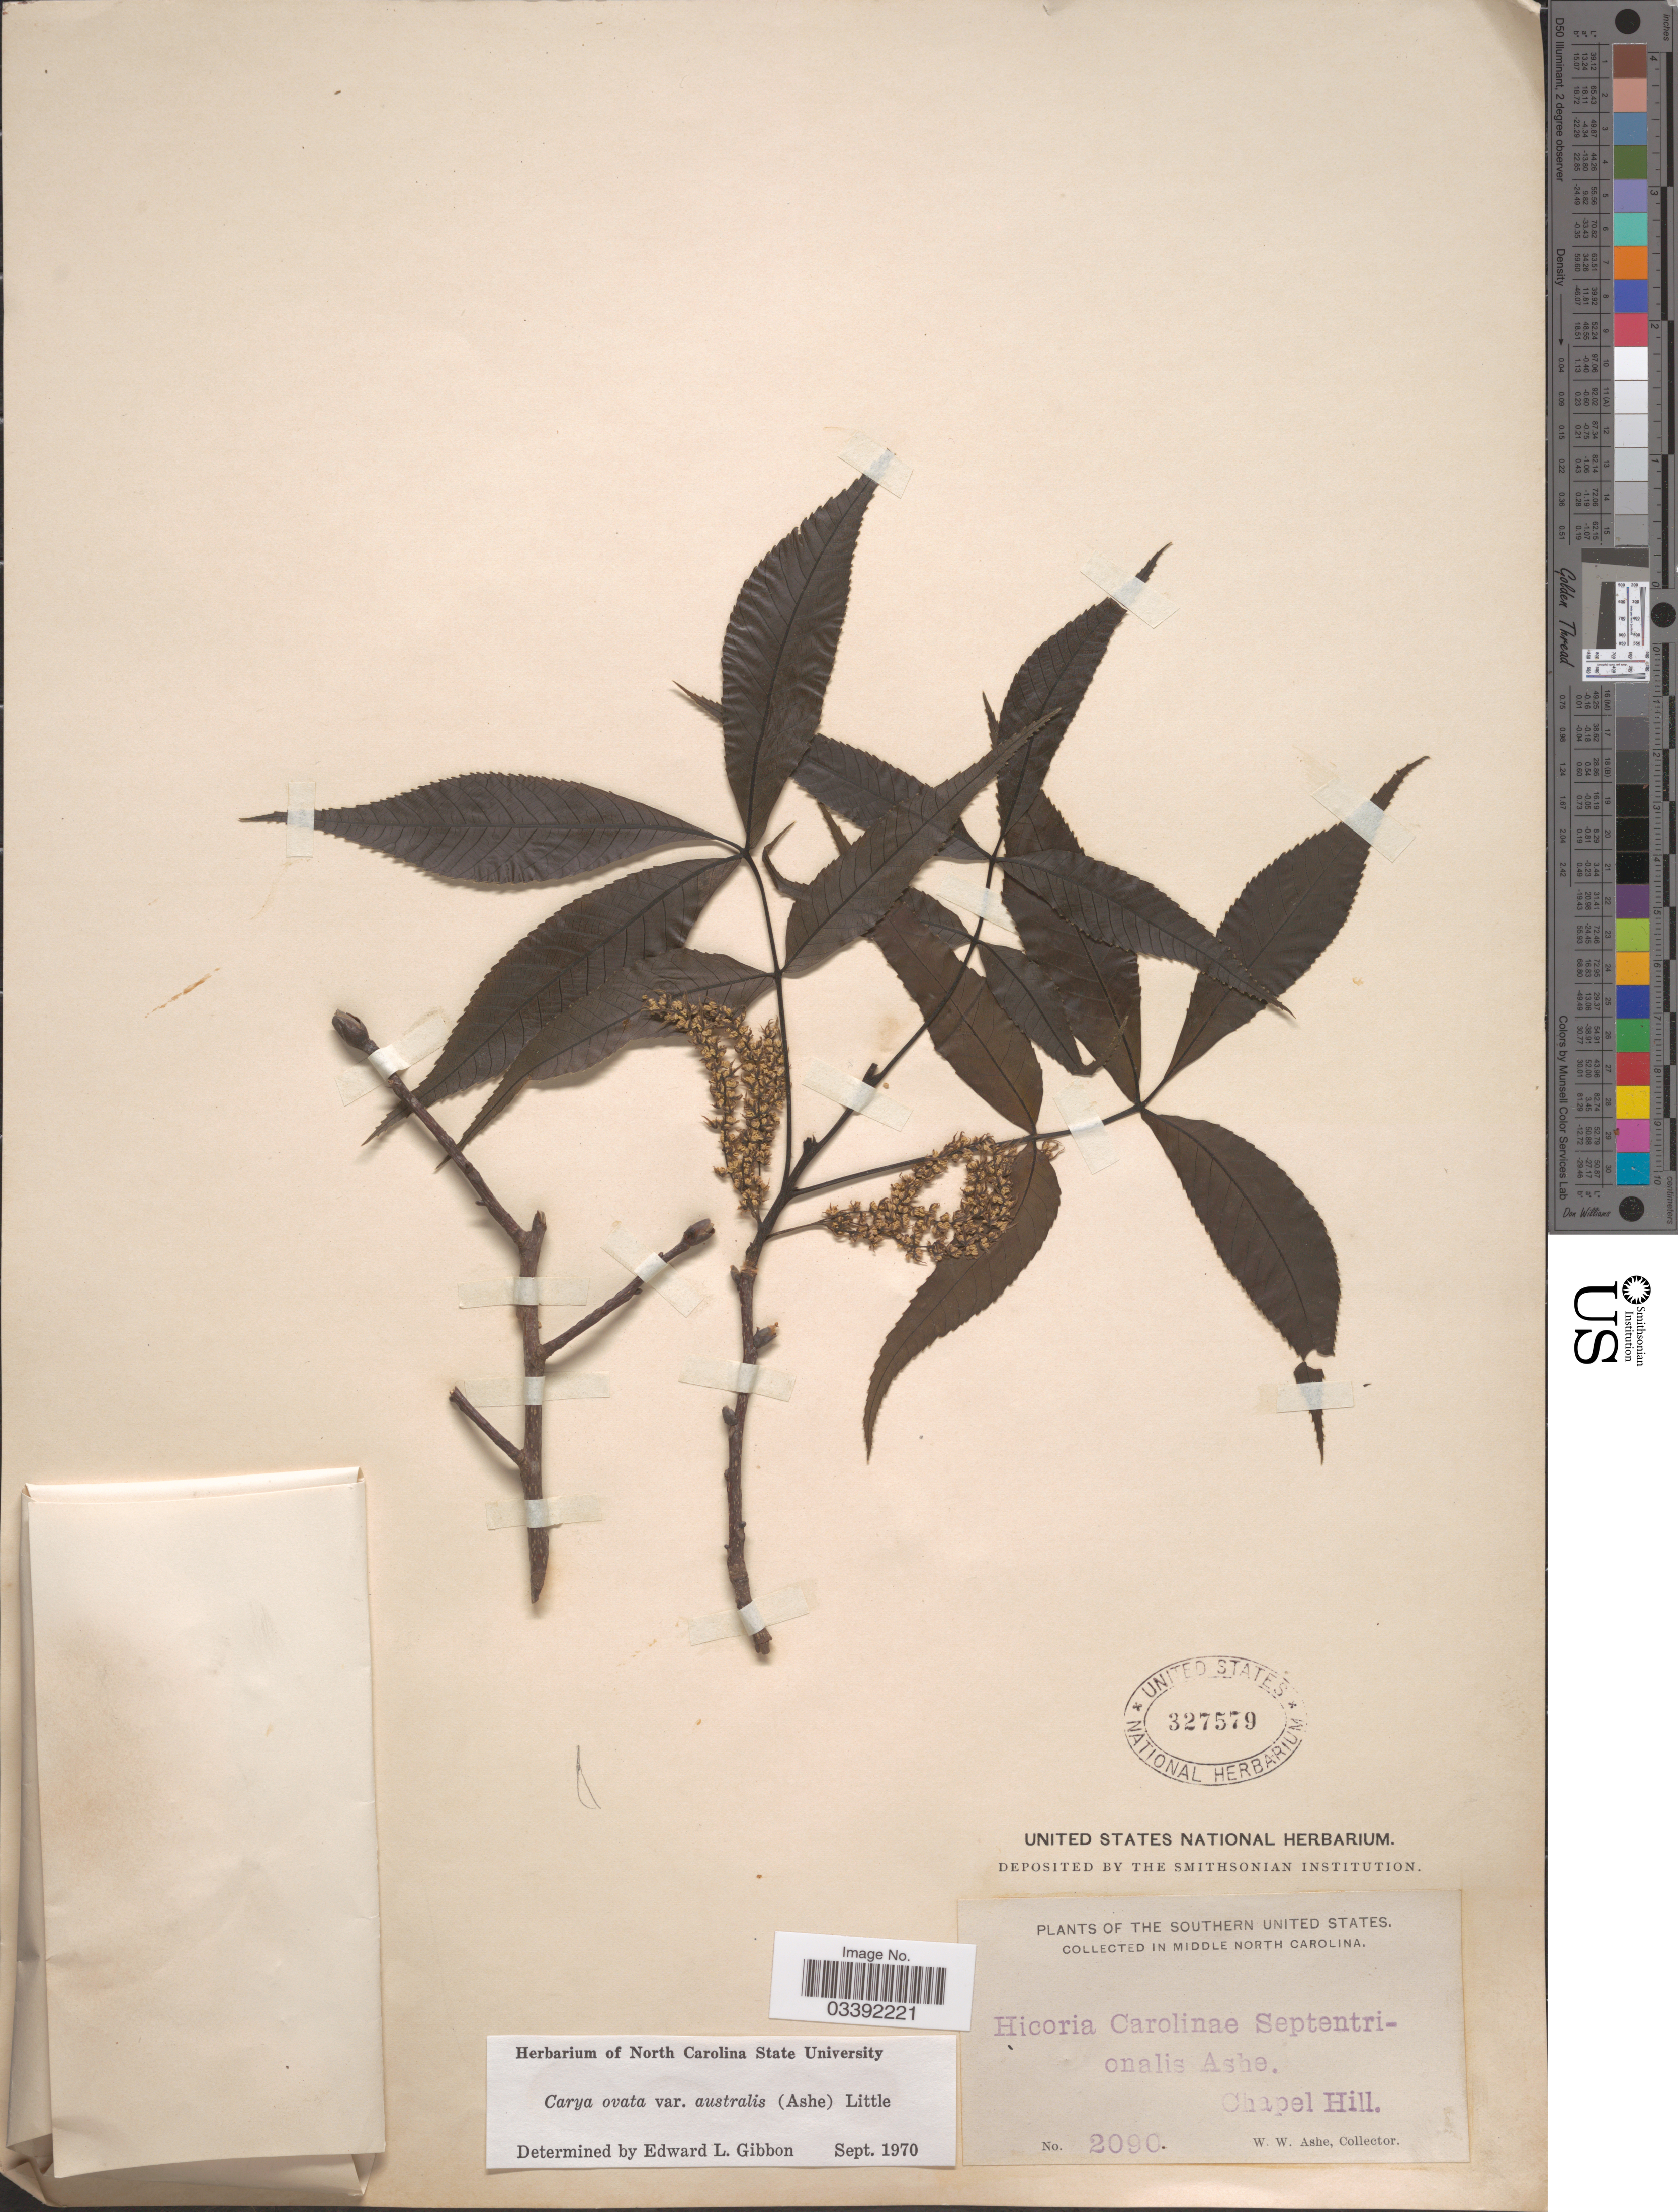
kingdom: Plantae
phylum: Tracheophyta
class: Magnoliopsida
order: Fagales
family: Juglandaceae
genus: Carya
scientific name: Carya ovata var. australis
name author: (Ashe) Little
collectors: W. W. Ashe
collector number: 2090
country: United States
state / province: North Carolina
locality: Southern United States. In Middle North Carolina. Chapel Hill.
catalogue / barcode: US 327579